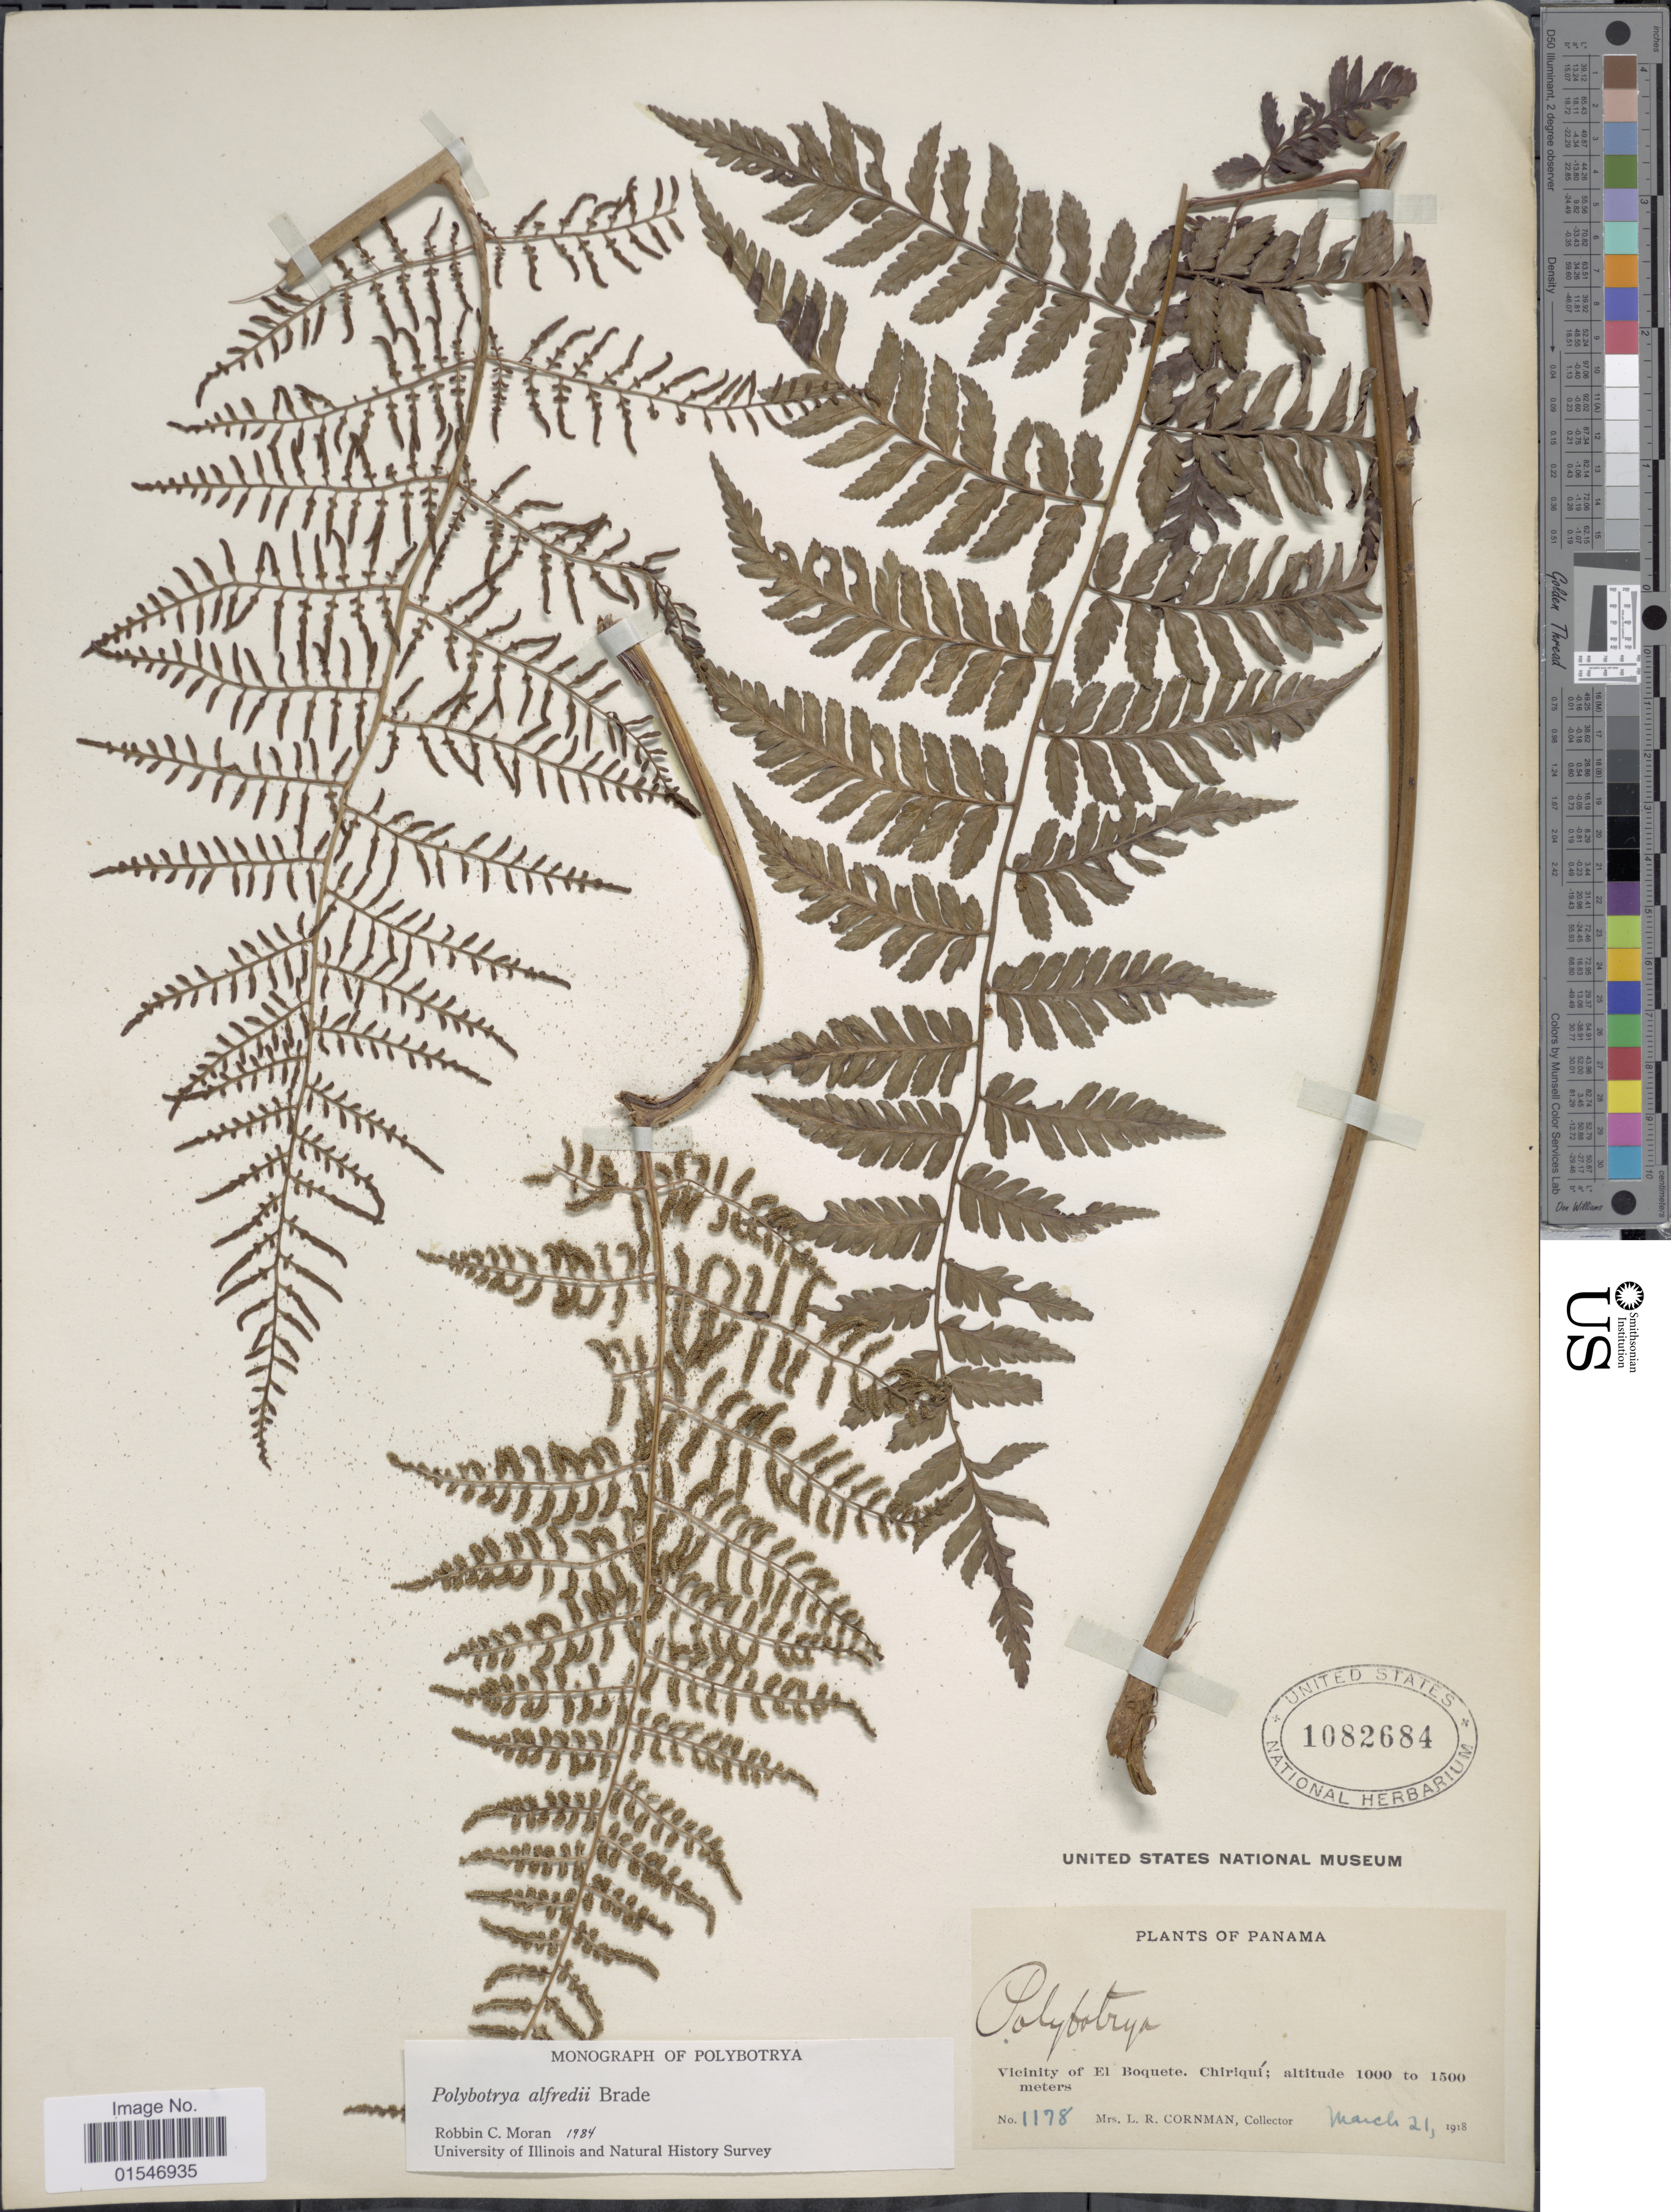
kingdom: Plantae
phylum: Tracheophyta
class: Polypodiopsida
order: Polypodiales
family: Dryopteridaceae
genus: Polybotrya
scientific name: Polybotrya alfredii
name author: Brade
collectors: L. Cornman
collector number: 1178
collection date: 1918-03-21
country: Panama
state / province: Chiriqui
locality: Panama, Vicinity of El Boquete, Chiriqui.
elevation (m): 1000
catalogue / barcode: US 1082684